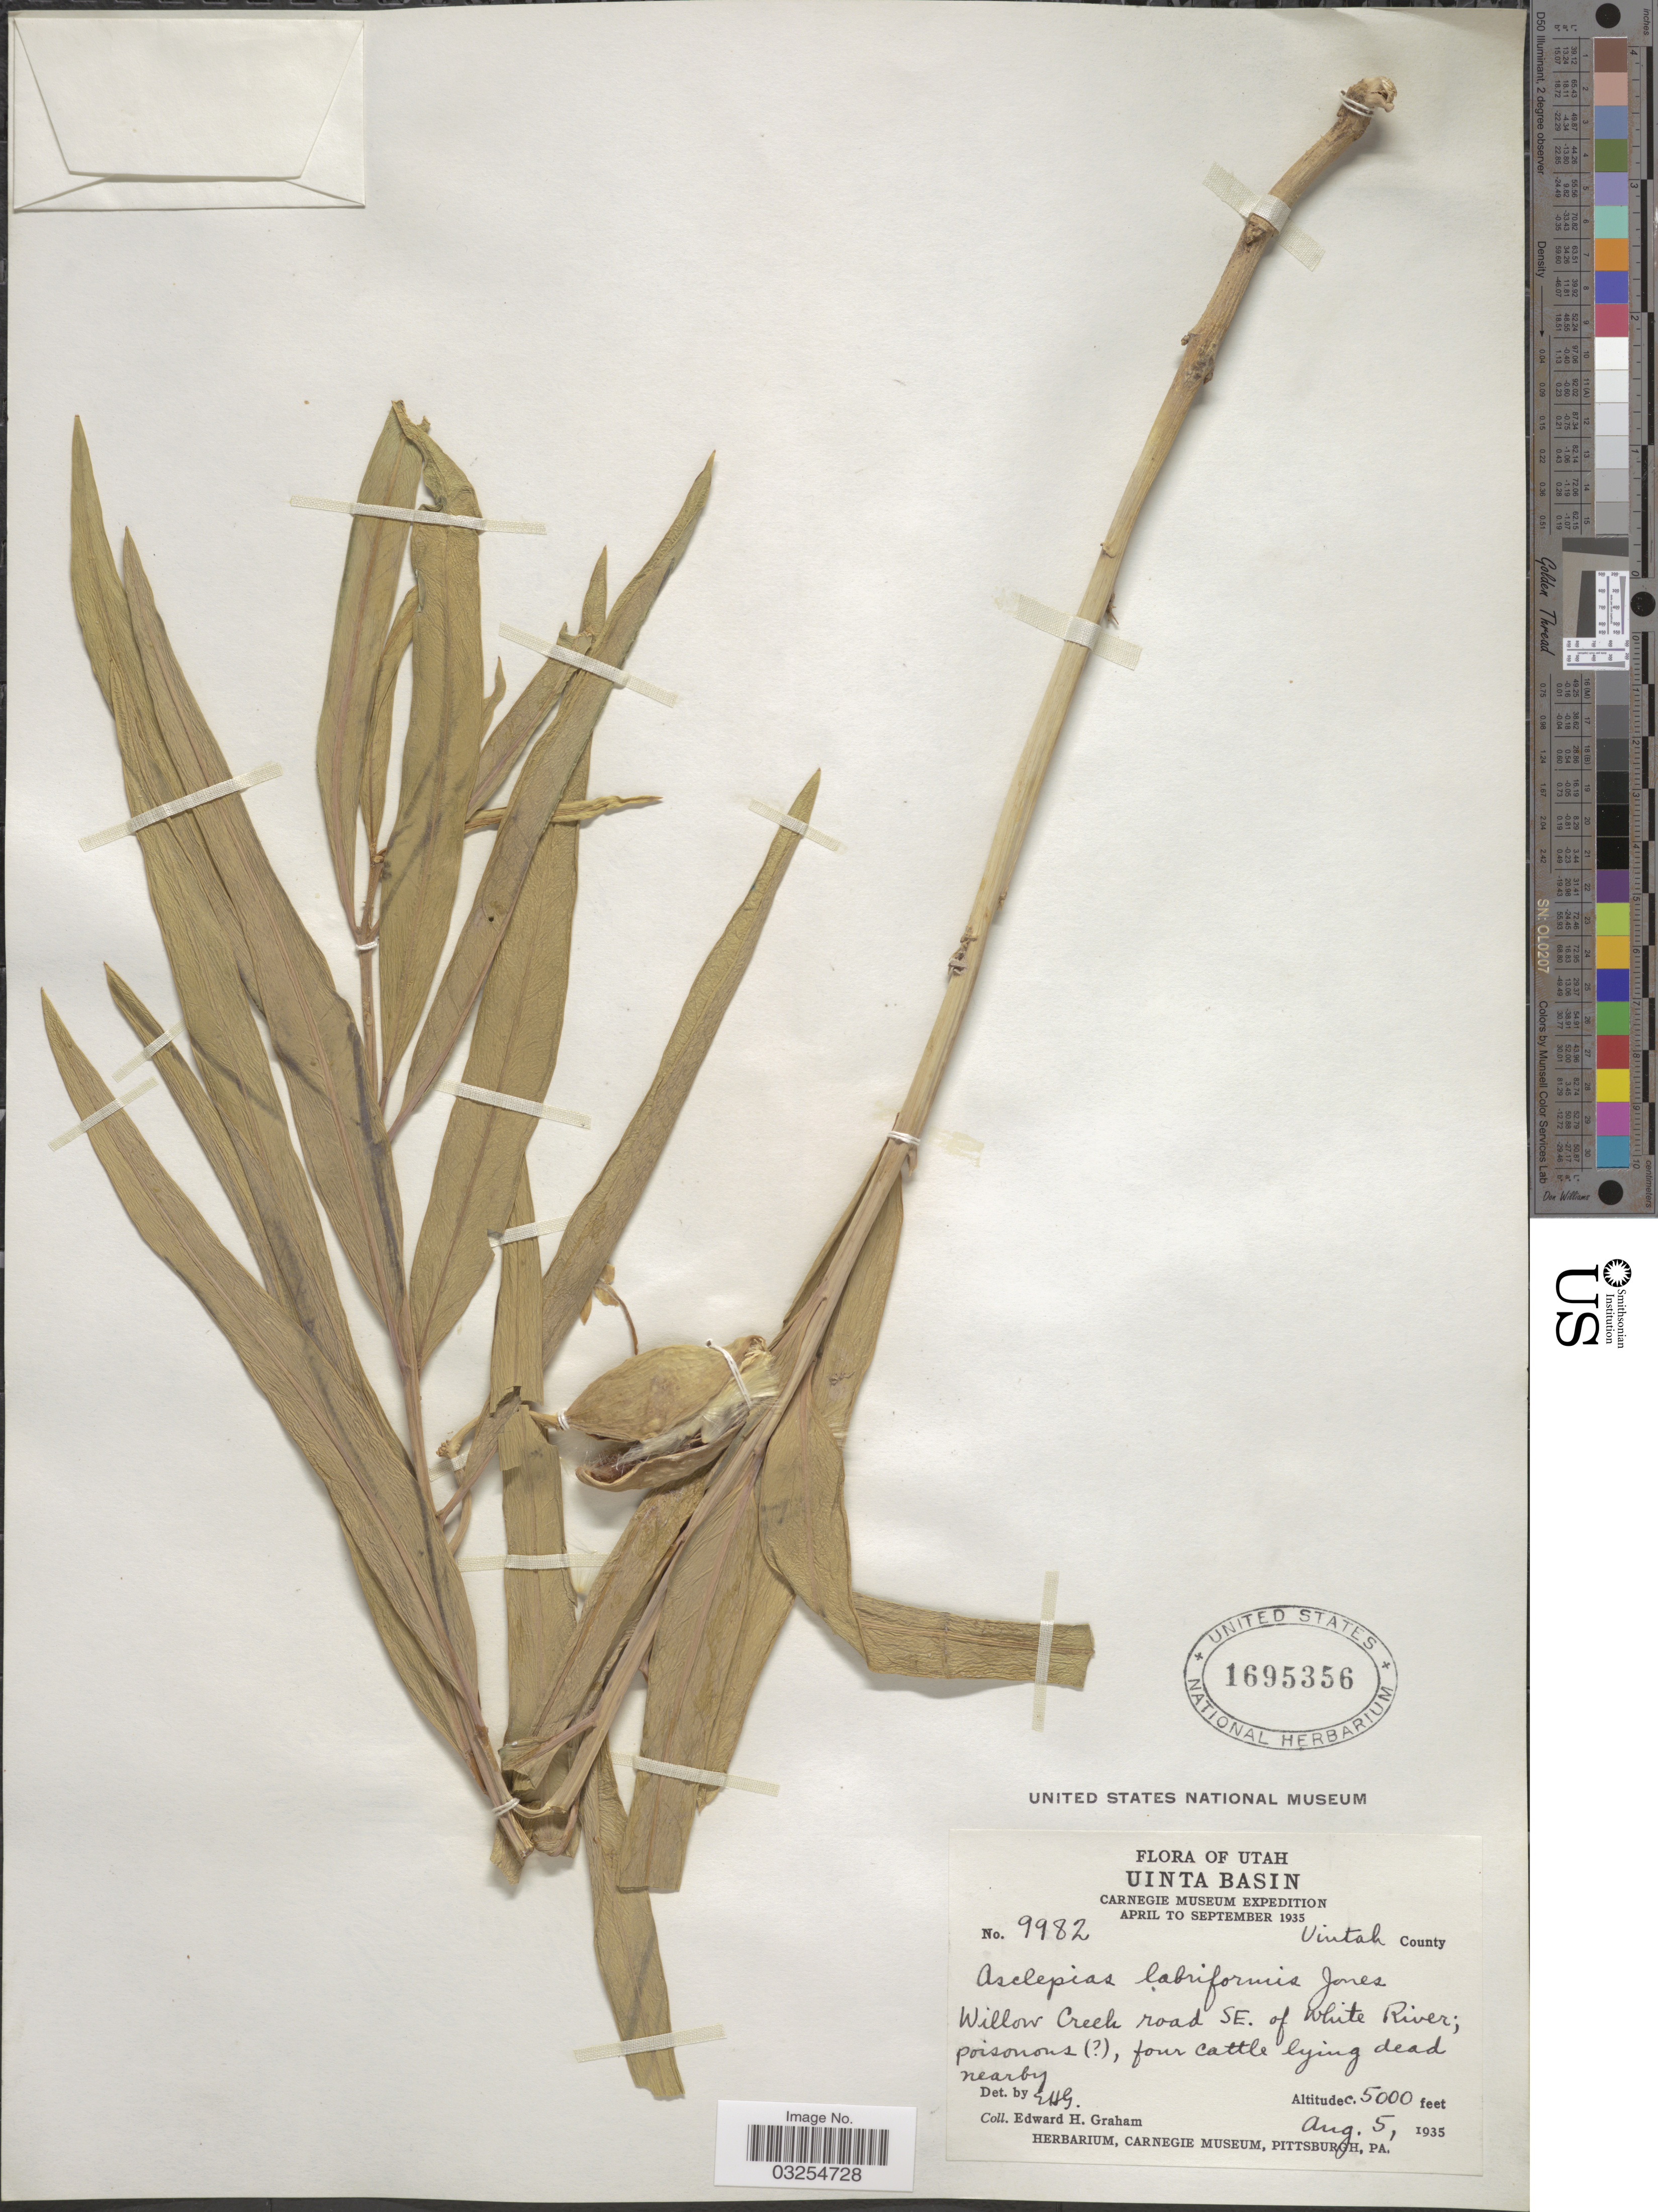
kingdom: Plantae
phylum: Tracheophyta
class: Magnoliopsida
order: Gentianales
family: Apocynaceae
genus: Asclepias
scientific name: Asclepias labriformis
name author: M.E. Jones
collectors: E. H. Graham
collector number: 9982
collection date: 1935-08-05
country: United States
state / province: Utah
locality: Uinta Basin. Uintah County. Willow Creek road SE. of White River.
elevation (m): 1524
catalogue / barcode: US 1695356